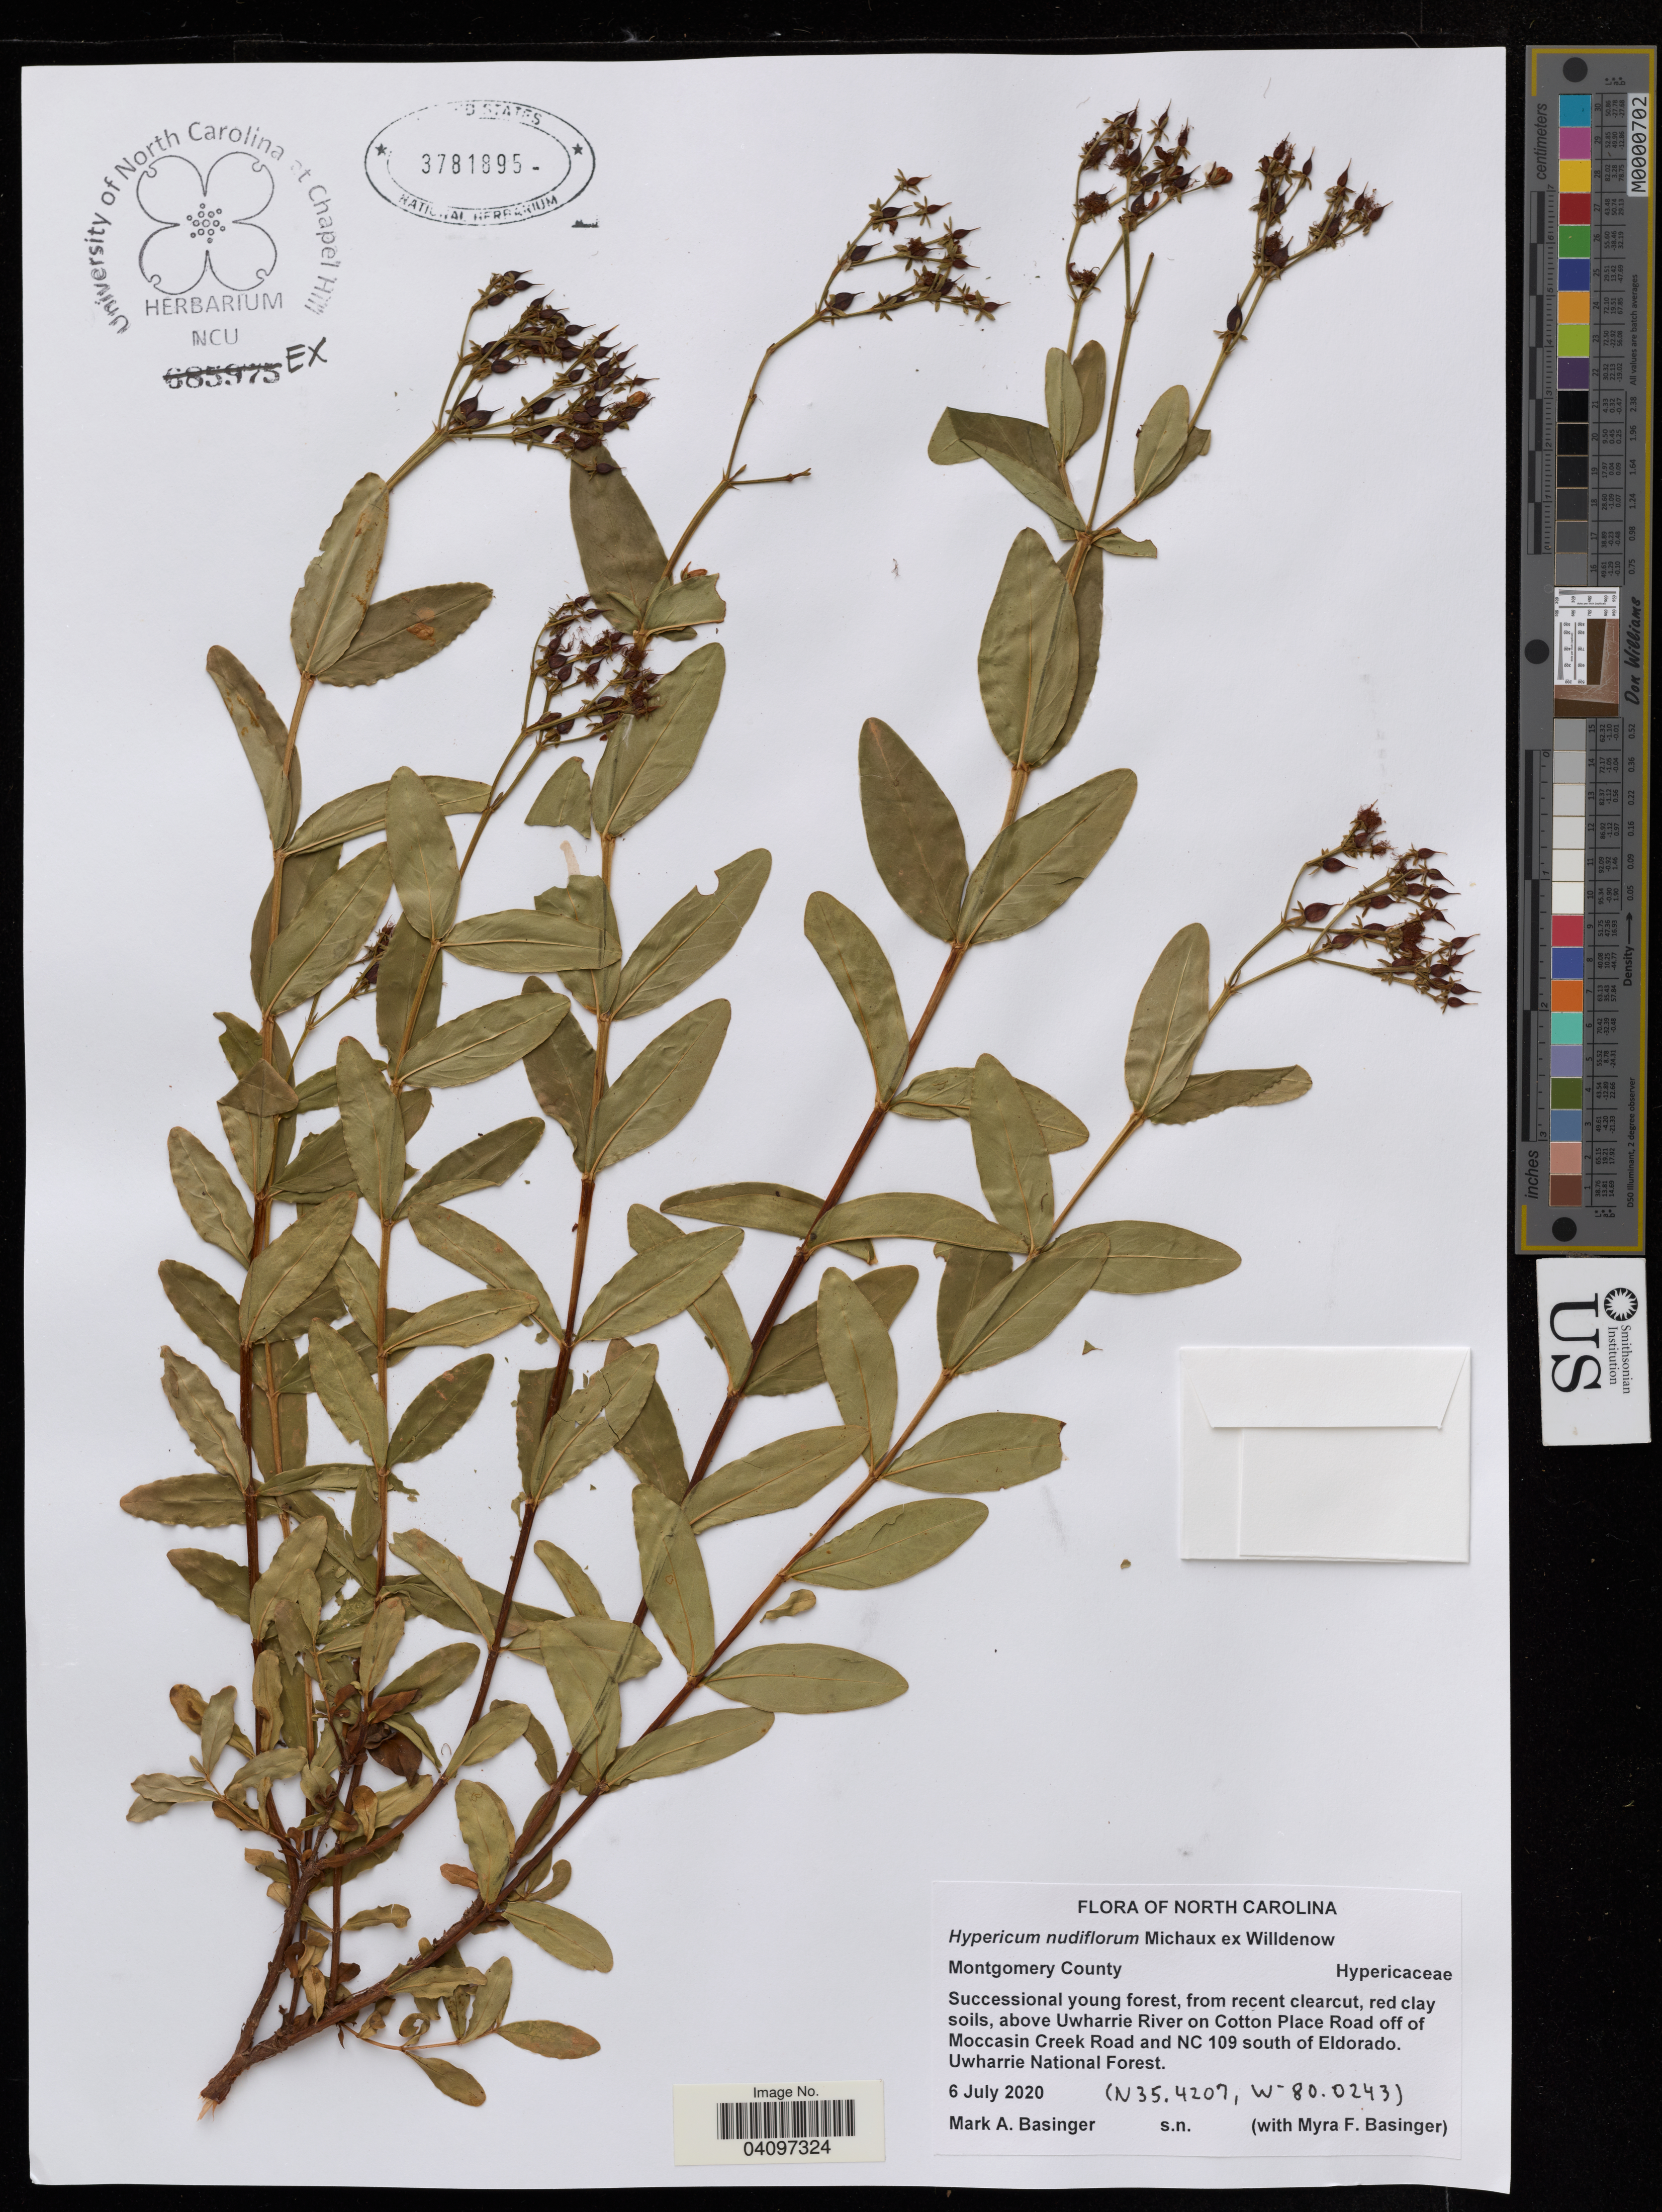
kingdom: Plantae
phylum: Tracheophyta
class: Magnoliopsida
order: Malpighiales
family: Hypericaceae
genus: Hypericum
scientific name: Hypericum nudiflorum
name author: Michx. ex Willd.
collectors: M. Basinger & M. Basinger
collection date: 2020-07-06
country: United States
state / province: North Carolina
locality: Montgomery County. Successional young forest, from recent clearcut, red clay soils, above Uwharrie River on Cotton Place Road off of Moccasin Creek Road and NC 109 south of Eldorado. Uwharrie National Forest.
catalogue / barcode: US 3781895